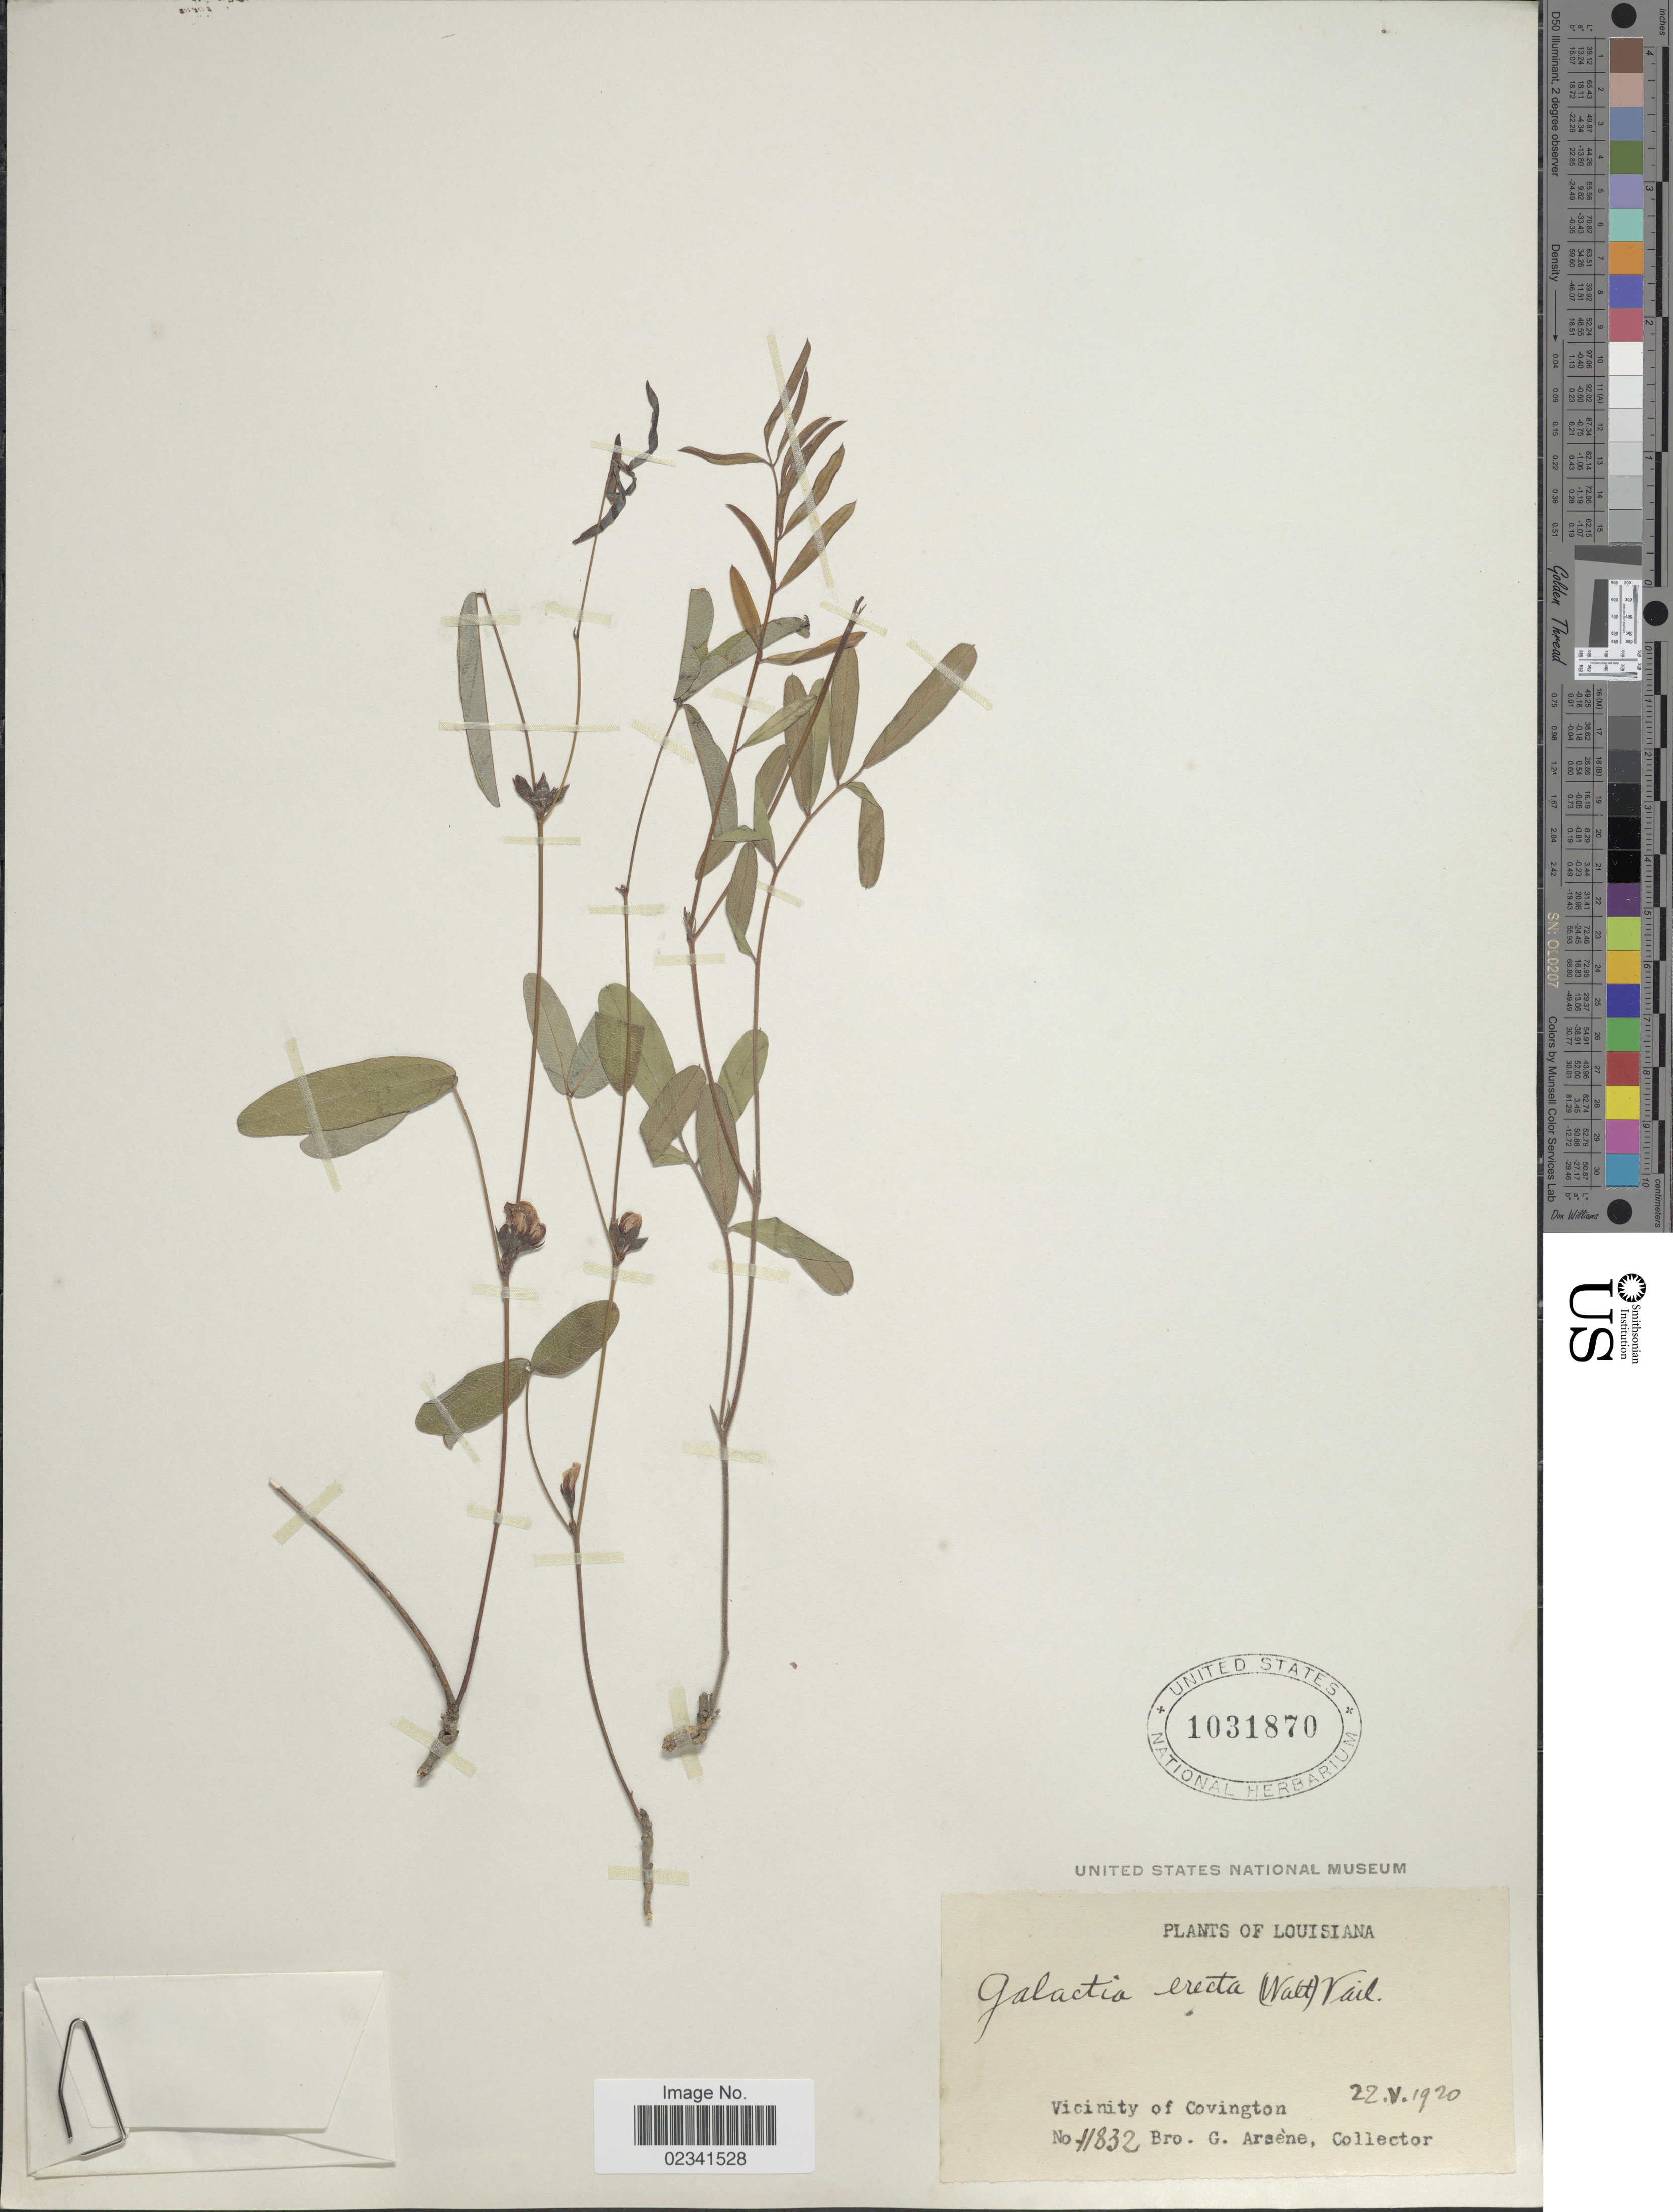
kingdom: Plantae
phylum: Tracheophyta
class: Magnoliopsida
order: Fabales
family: Fabaceae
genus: Galactia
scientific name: Galactia erecta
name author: (Walter) Vail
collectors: Bro. G. Arsène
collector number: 11832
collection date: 1920-05-22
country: United States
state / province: Louisiana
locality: Vicinity of Covington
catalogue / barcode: US 1031870